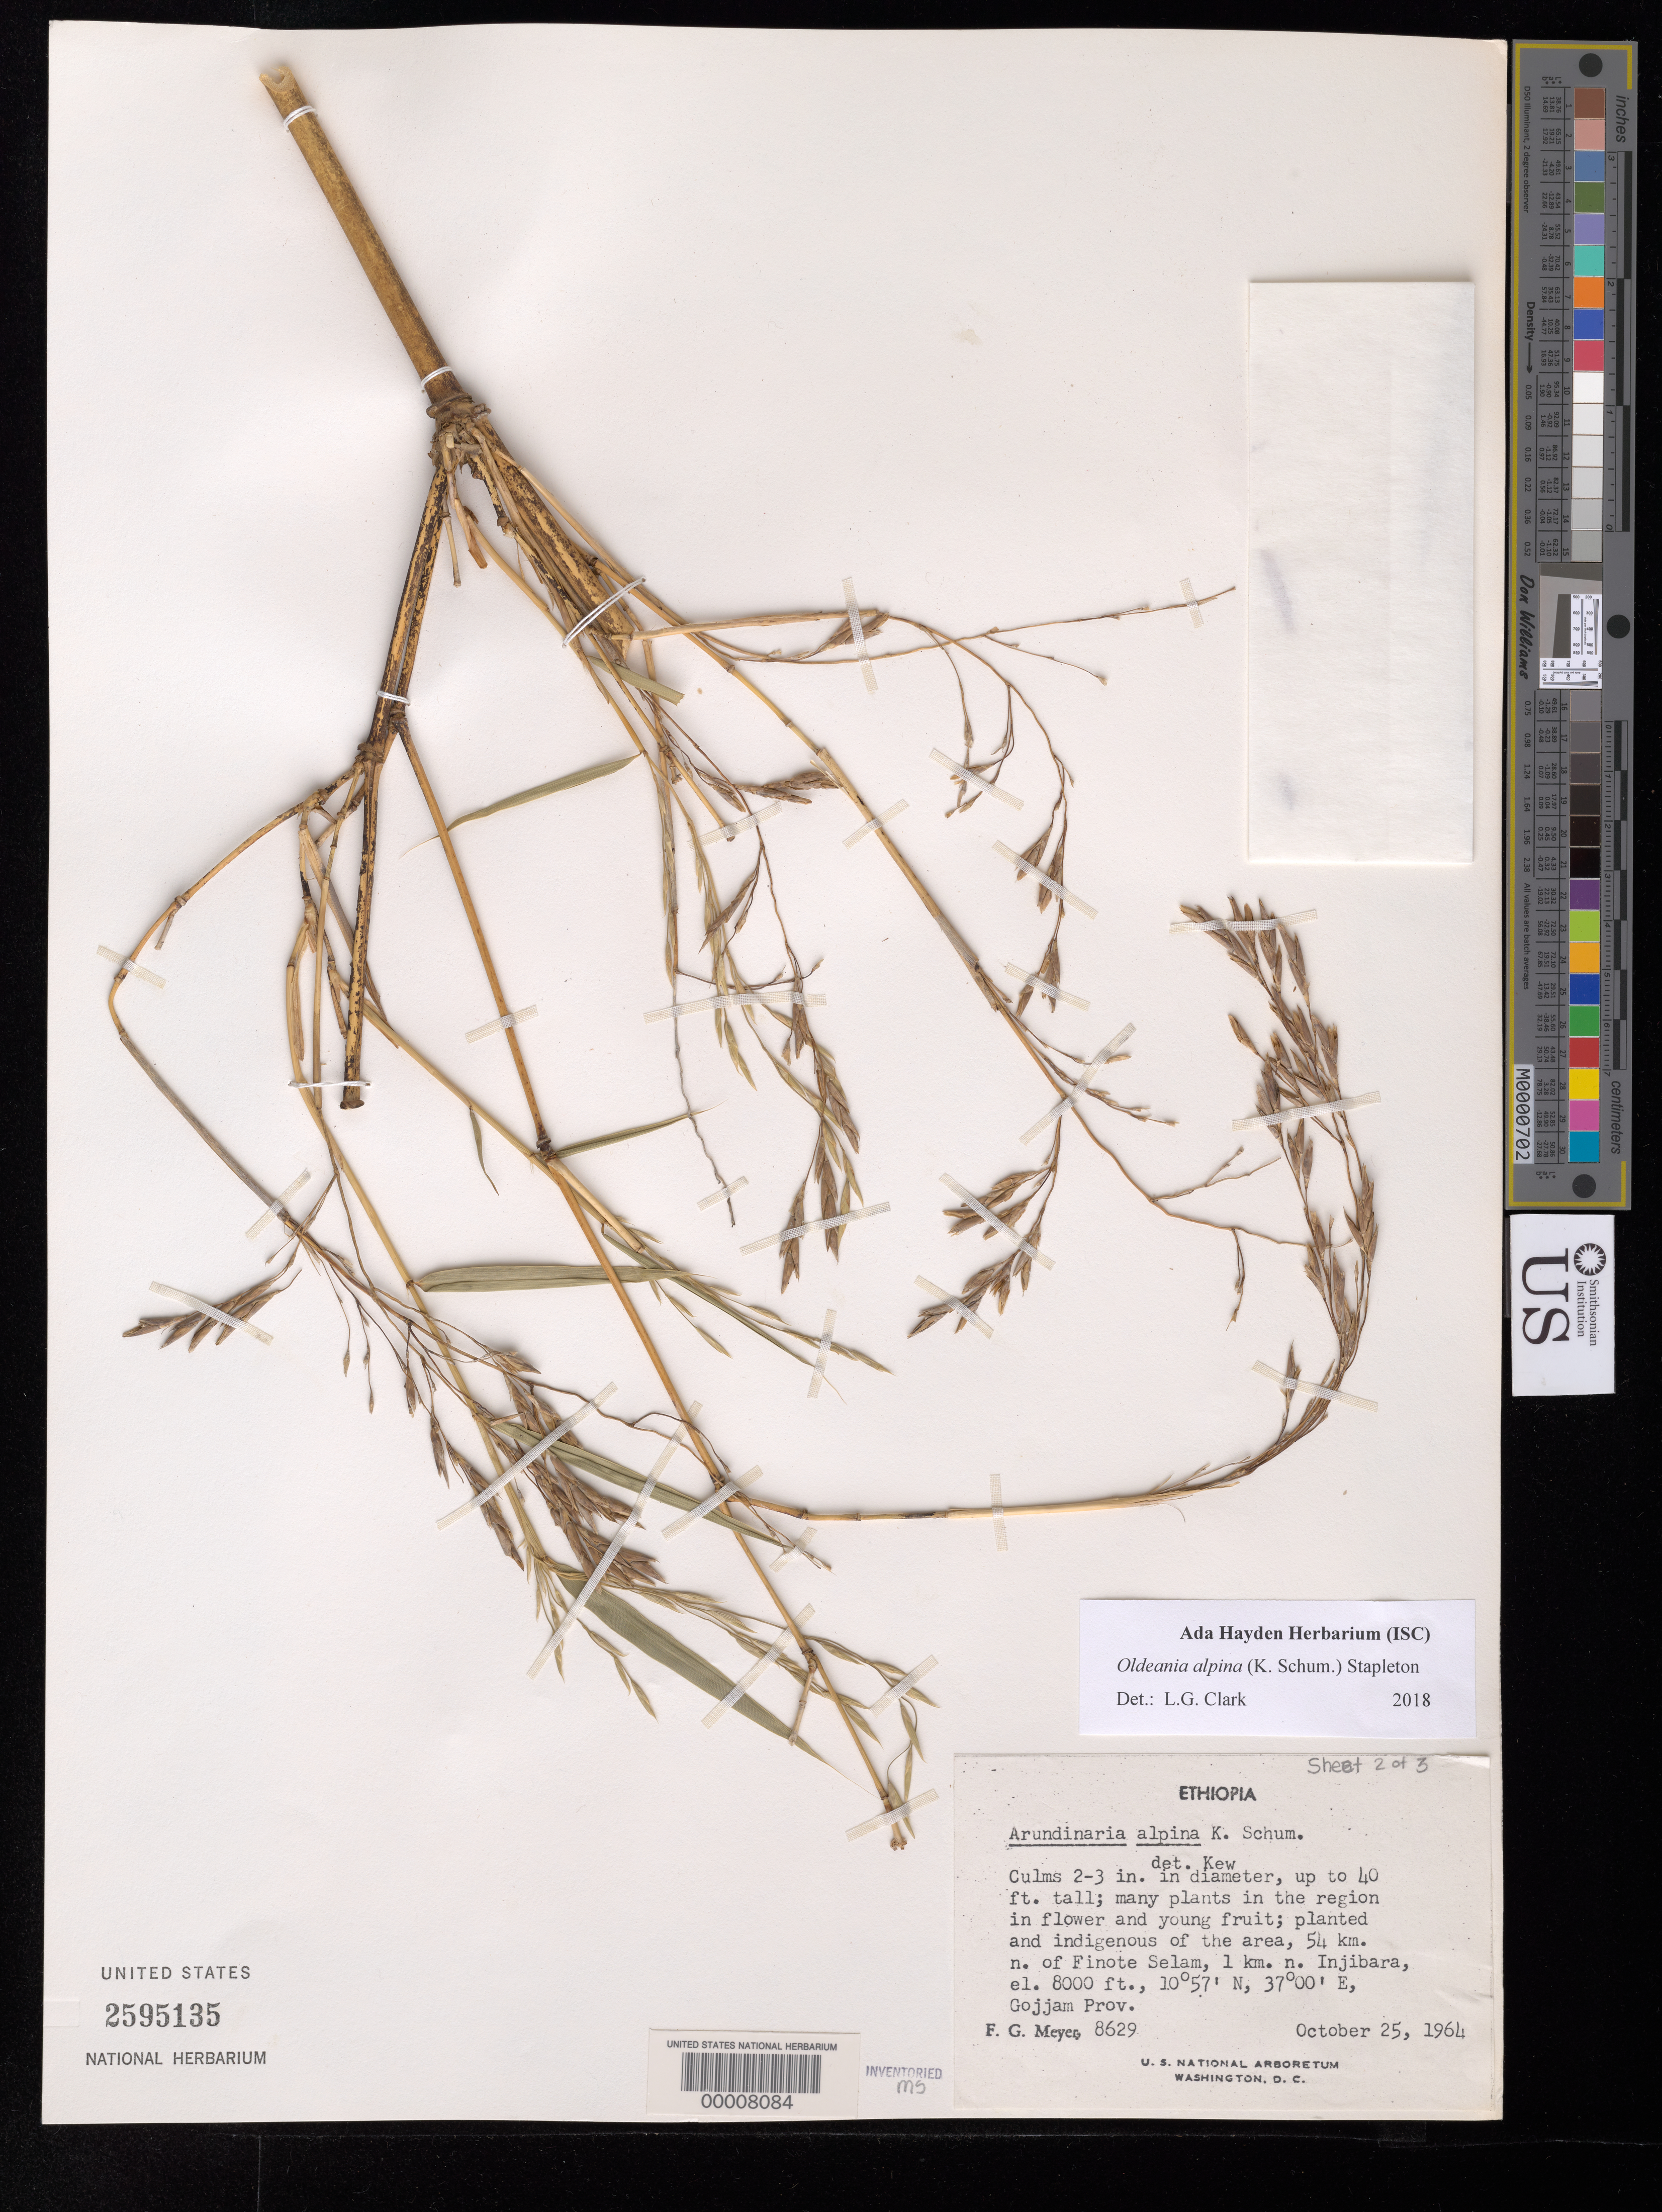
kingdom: Plantae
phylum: Tracheophyta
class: Liliopsida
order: Poales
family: Poaceae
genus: Oldeania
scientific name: Oldeania alpina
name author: (K. Schum.) Stapleton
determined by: Clark, L. G.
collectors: F. G. Meyer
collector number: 8629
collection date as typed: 25 Oct 1964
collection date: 1964-10-25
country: Ethiopia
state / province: Amhara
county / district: Gojjam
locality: Finote selam, injibare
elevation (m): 2438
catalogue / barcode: US 2595135